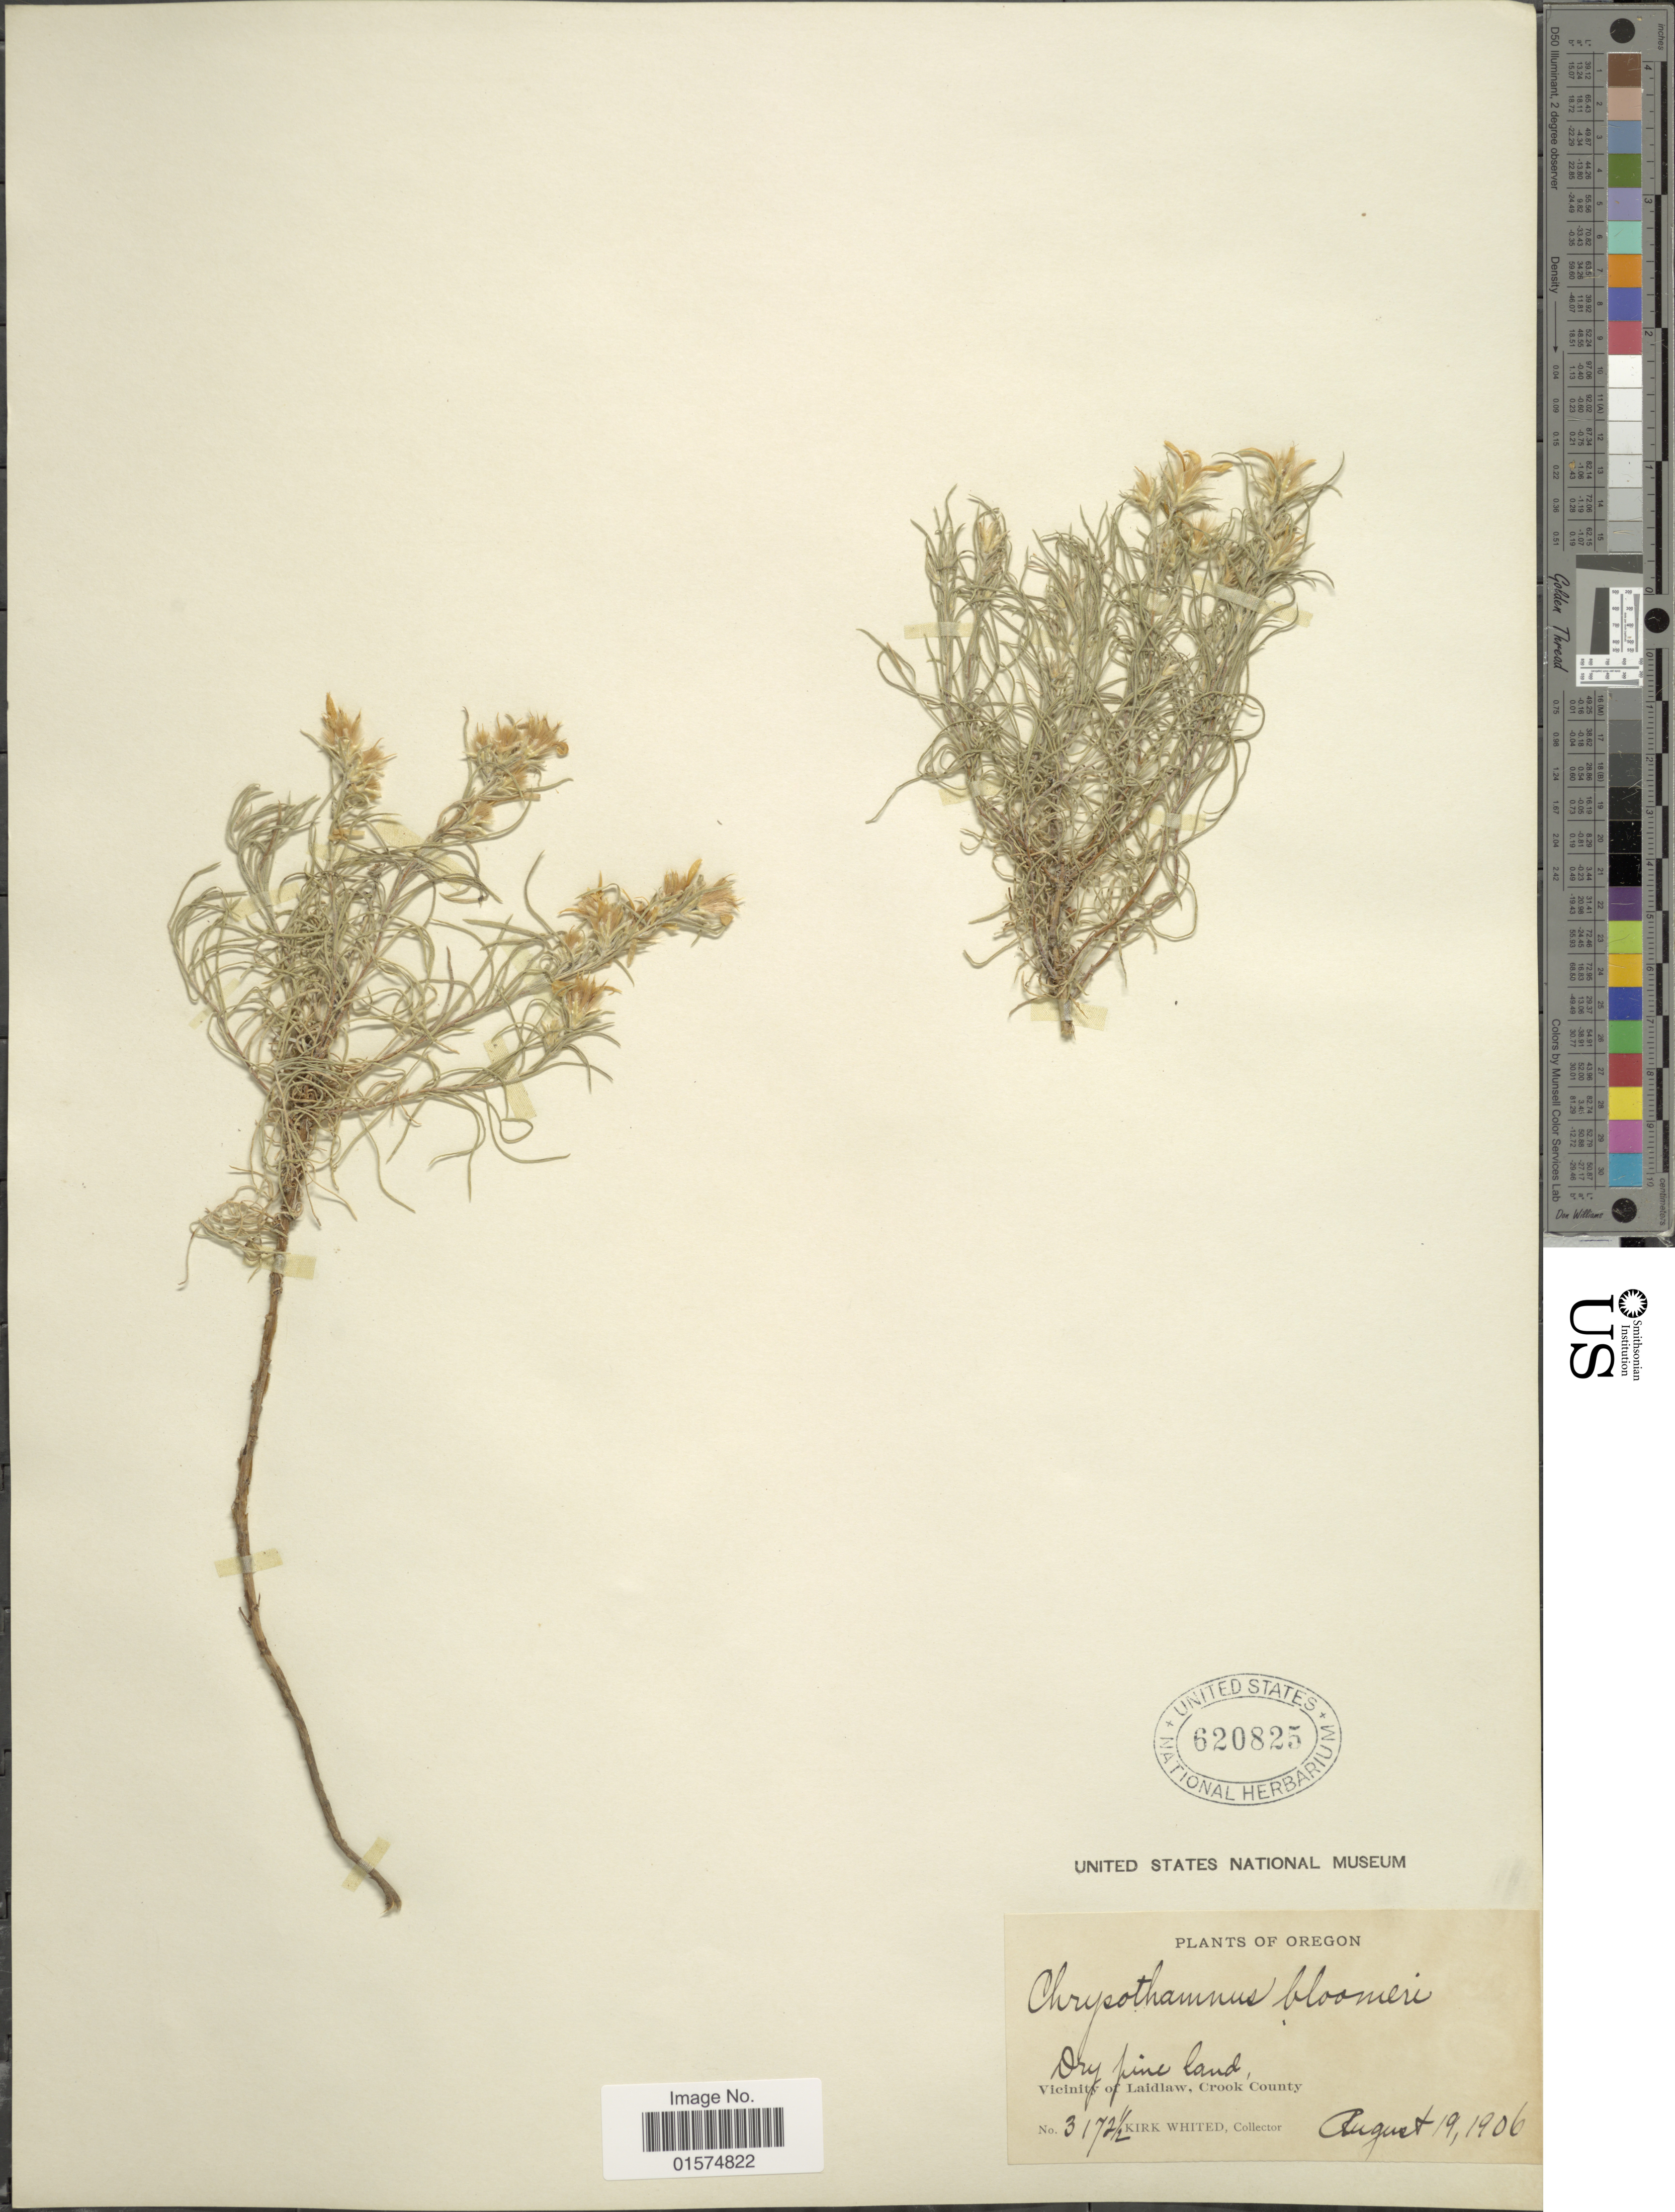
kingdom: Plantae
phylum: Tracheophyta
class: Magnoliopsida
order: Asterales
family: Asteraceae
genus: Ericameria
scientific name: Ericameria bloomeri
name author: (A. Gray) J.F. Macbr.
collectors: K. Whited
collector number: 3172½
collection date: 1906-08-19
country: United States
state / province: Oregon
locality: Vicinity of Laidlaw, Crook County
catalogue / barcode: US 620825